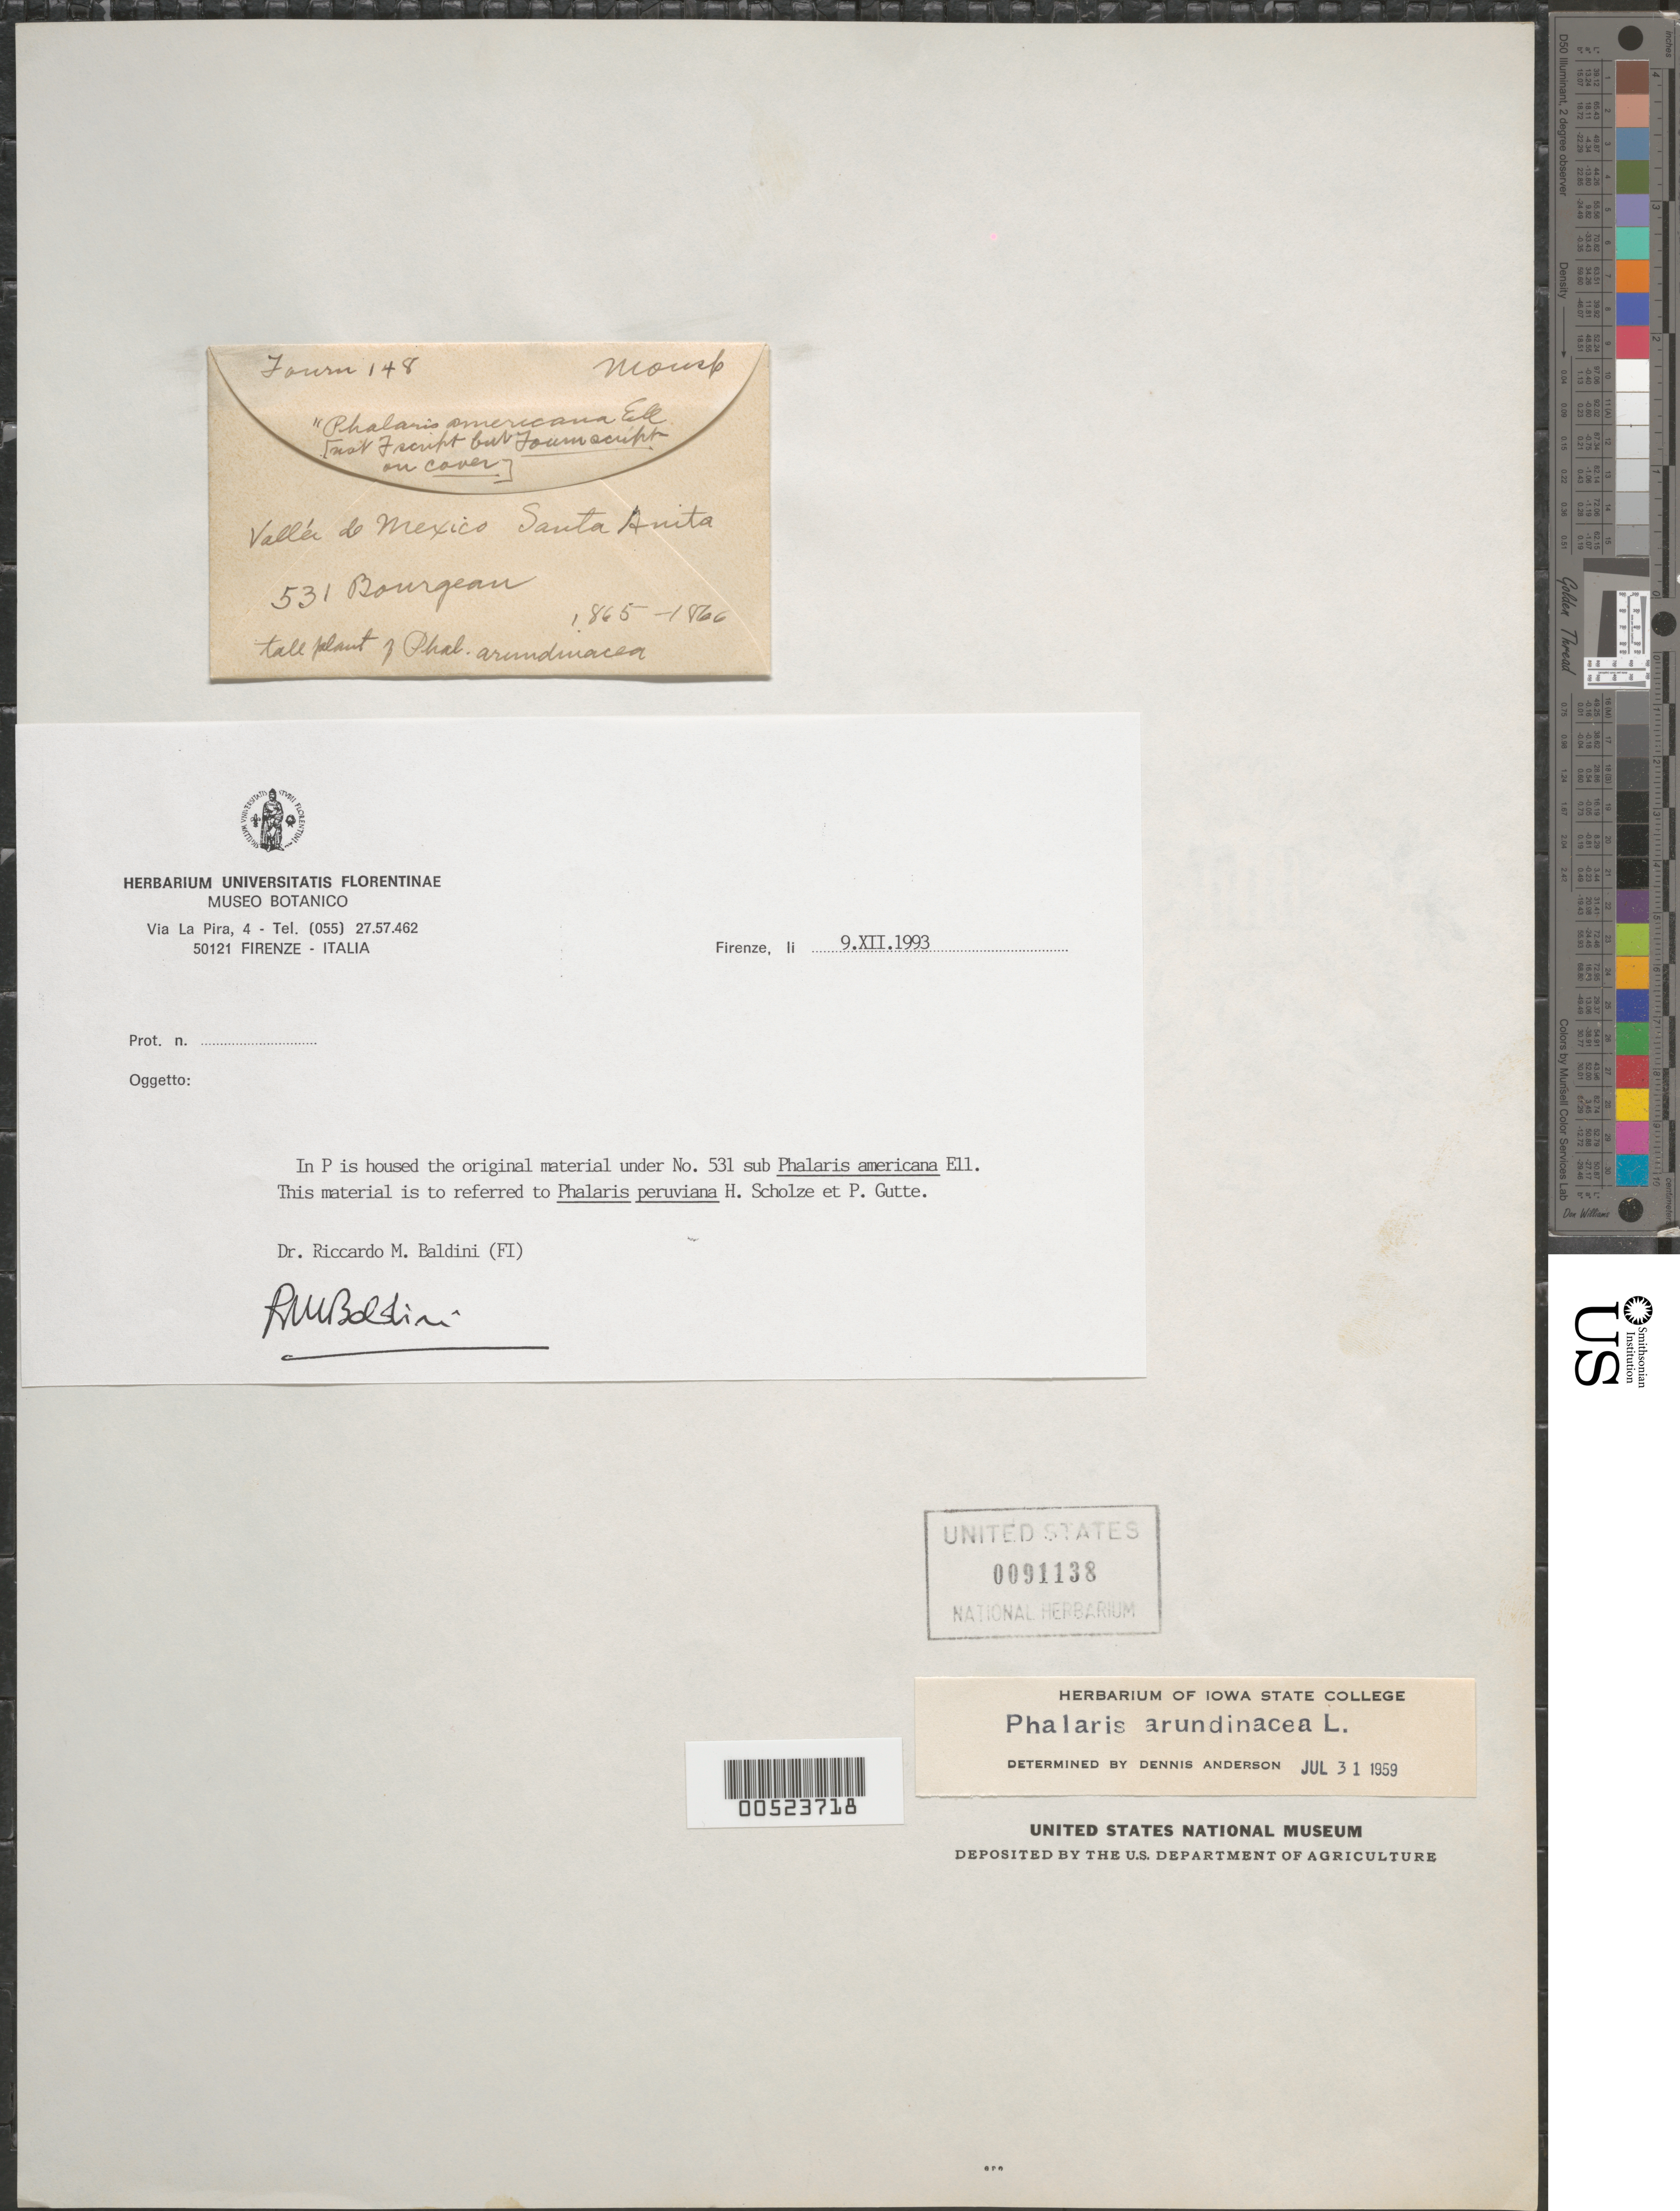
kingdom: Plantae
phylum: Tracheophyta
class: Liliopsida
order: Poales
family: Poaceae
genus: Phalaris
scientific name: Phalaris peruviana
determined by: Baldini, R. M.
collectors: -. Bourgeau & -- Fourn.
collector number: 531/148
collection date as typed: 1865 to 1866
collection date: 1865/1866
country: Mexico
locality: Vall‚ de Mexico, Santa Anita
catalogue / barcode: US 91138